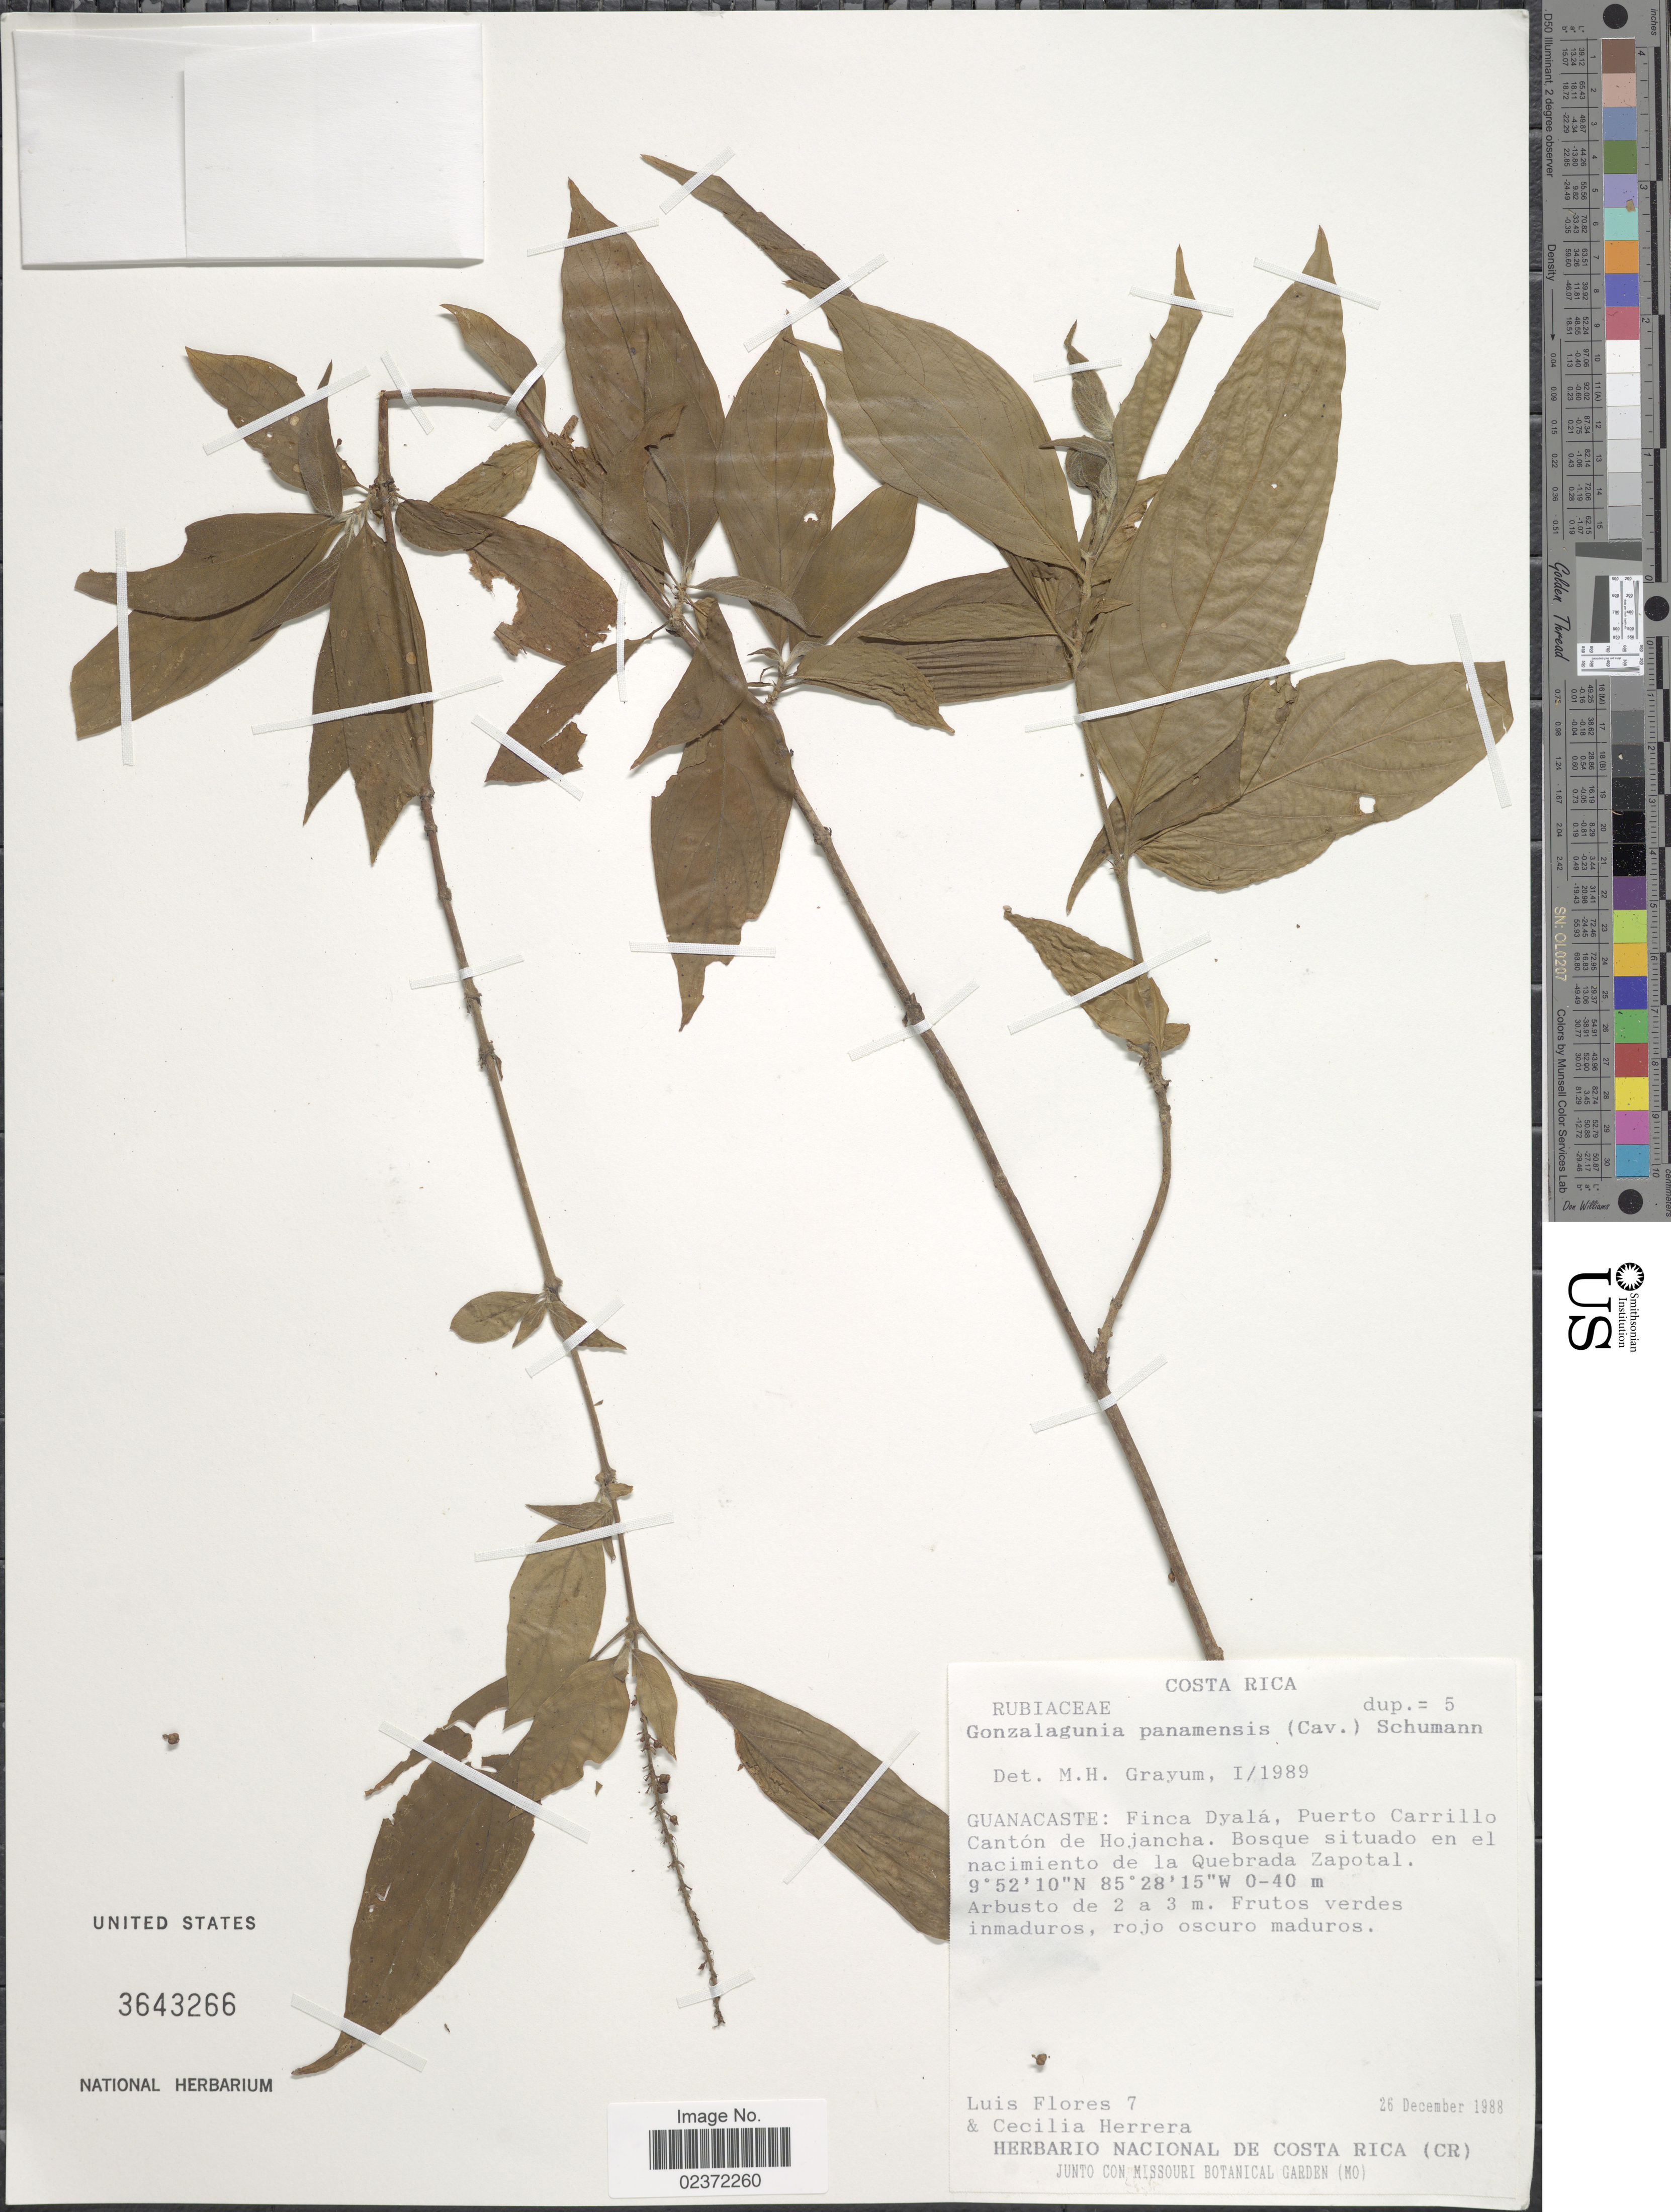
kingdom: Plantae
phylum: Tracheophyta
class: Magnoliopsida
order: Gentianales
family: Rubiaceae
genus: Gonzalagunia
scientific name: Gonzalagunia panamensis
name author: (Cav.) K. Schum.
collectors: L. Flores & C. Herrera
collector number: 7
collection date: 1988-12-26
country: Costa Rica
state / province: Guanacaste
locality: Finca Dyala, Puerto Carrillo Canton de Hojancha, bosque situado en el nacimiento de la Quebrada Zapotal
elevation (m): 0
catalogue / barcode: US 2643266